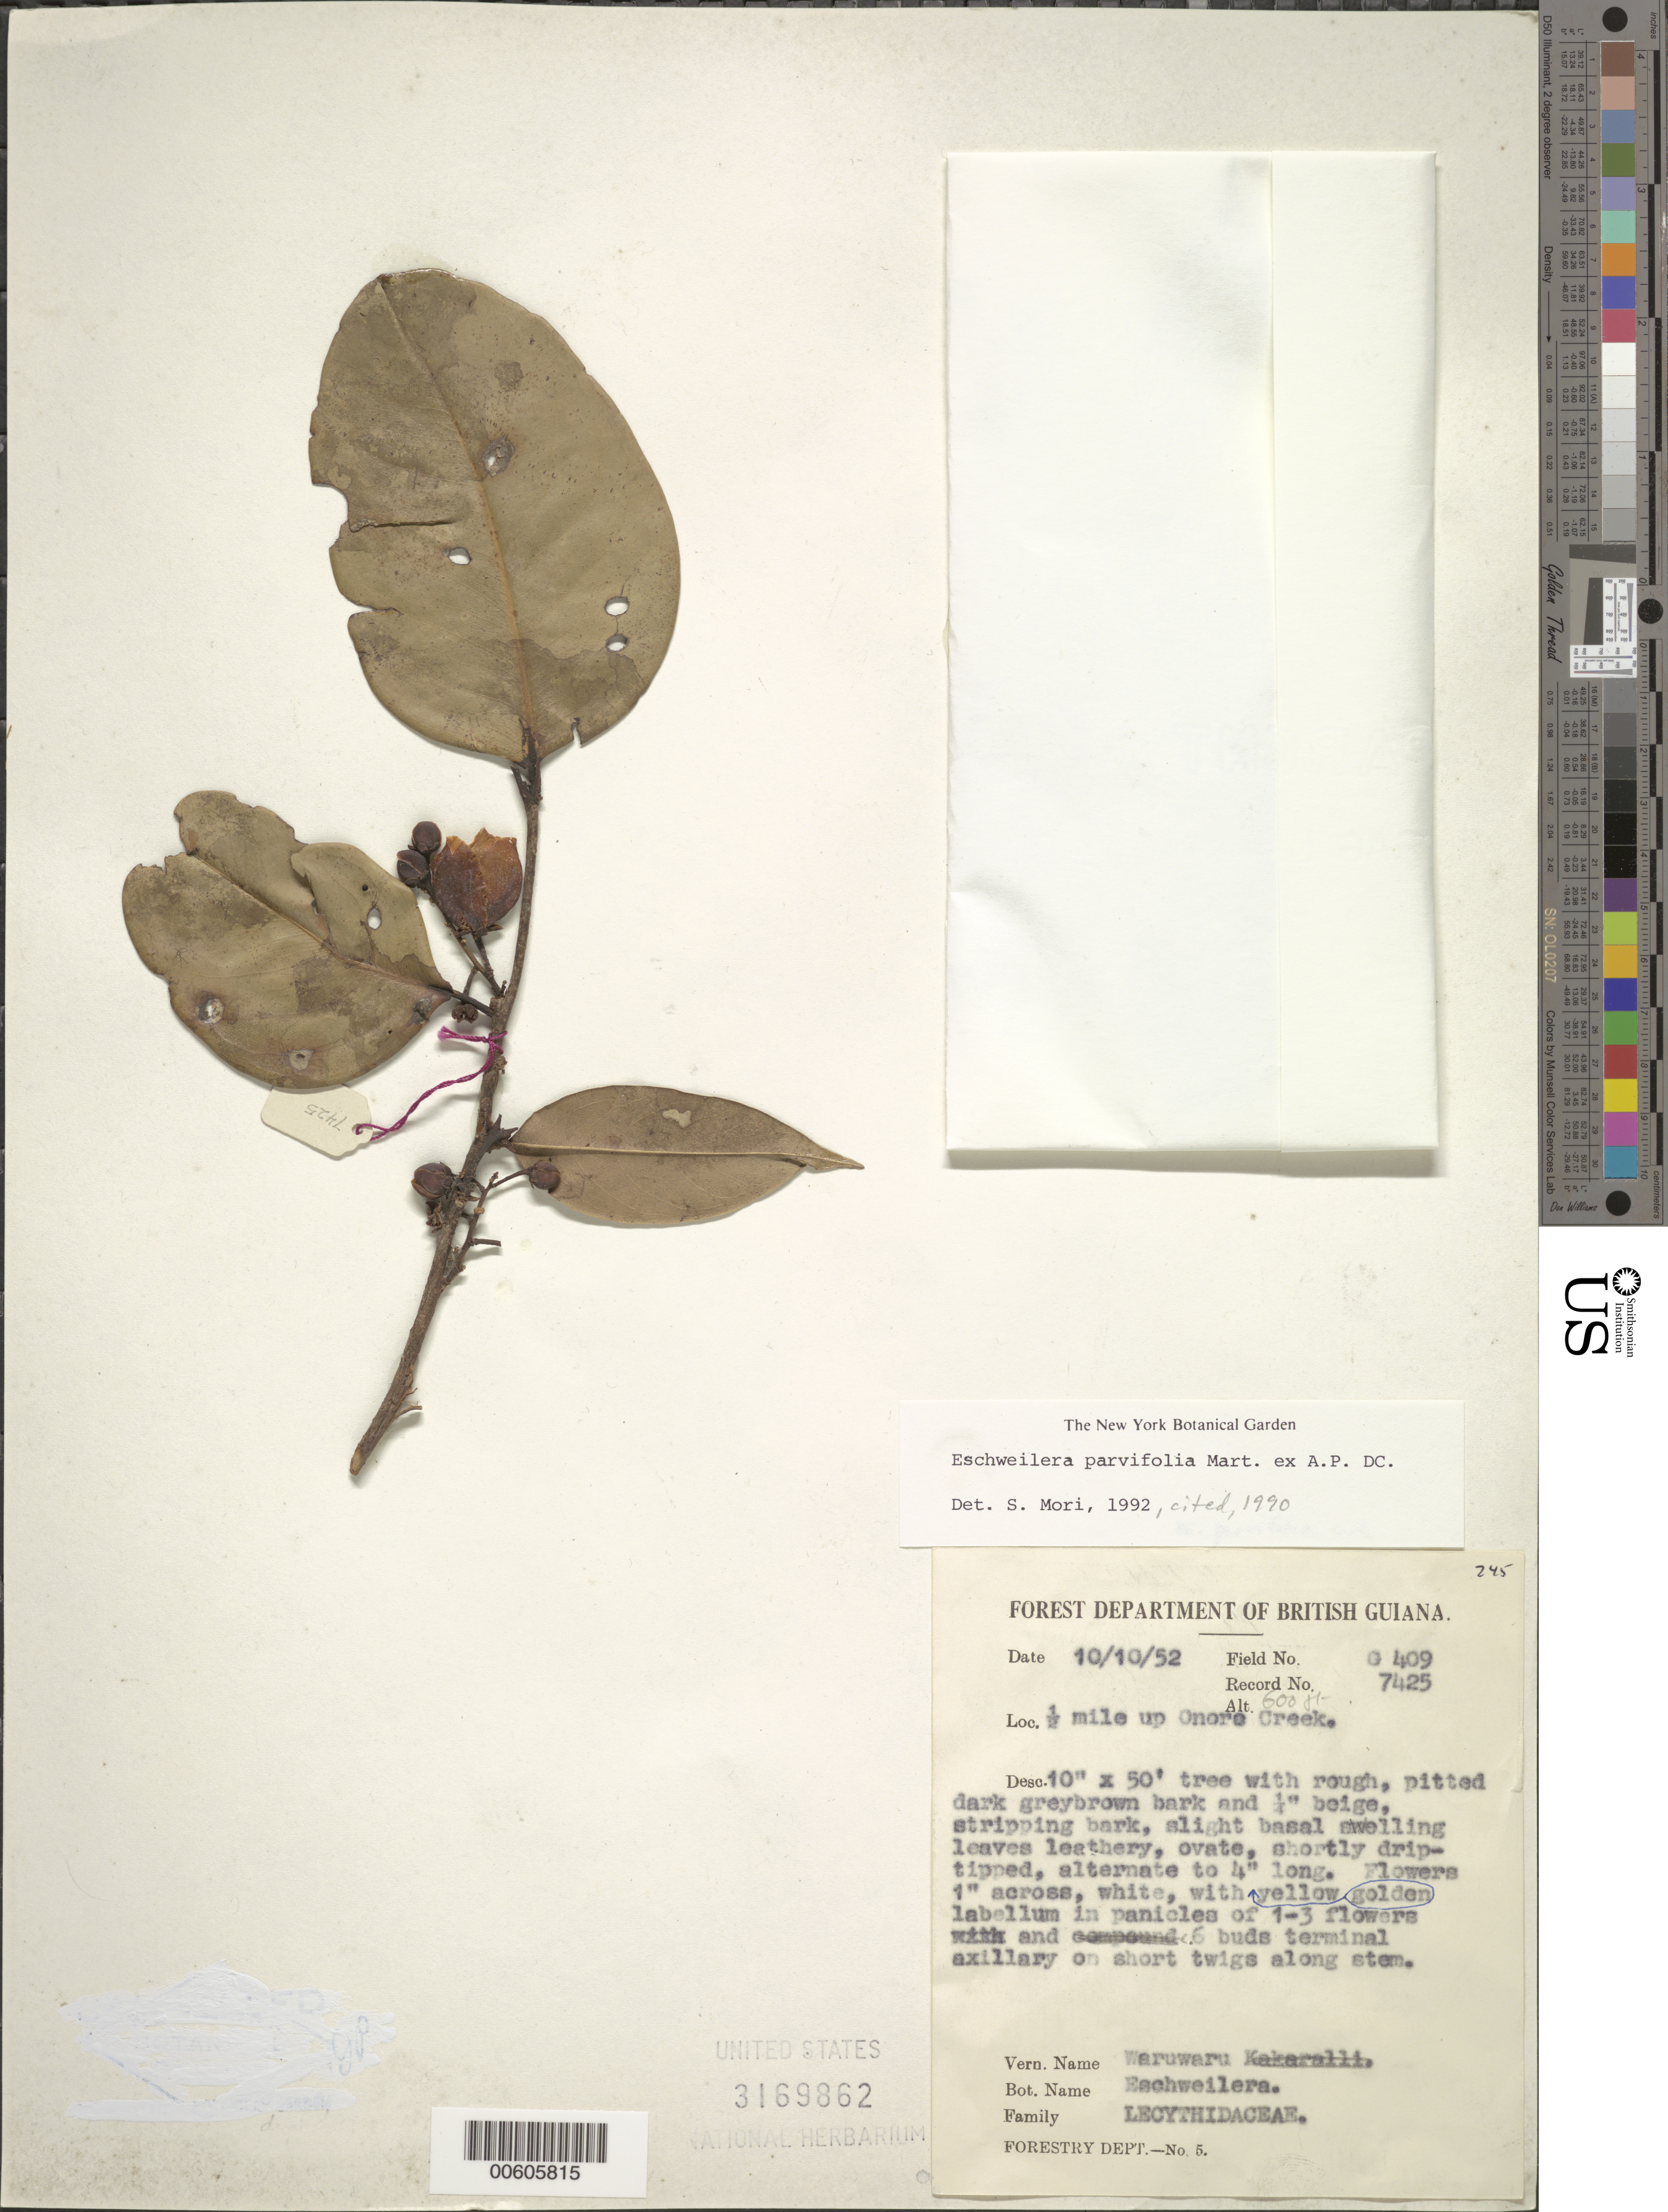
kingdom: Plantae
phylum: Tracheophyta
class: Magnoliopsida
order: Ericales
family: Lecythidaceae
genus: Eschweilera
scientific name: Eschweilera parvifolia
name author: Mart. ex DC.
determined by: Mori, Scott A.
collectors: Forest Dept. B. G. & British Guiana Forestry Dept.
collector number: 7425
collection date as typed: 10-Oct-52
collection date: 1952-10-10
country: Guyana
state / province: U. Takutu-U. Essequibo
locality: Onoro Creek, one-half mile up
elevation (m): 180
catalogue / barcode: US 3169862